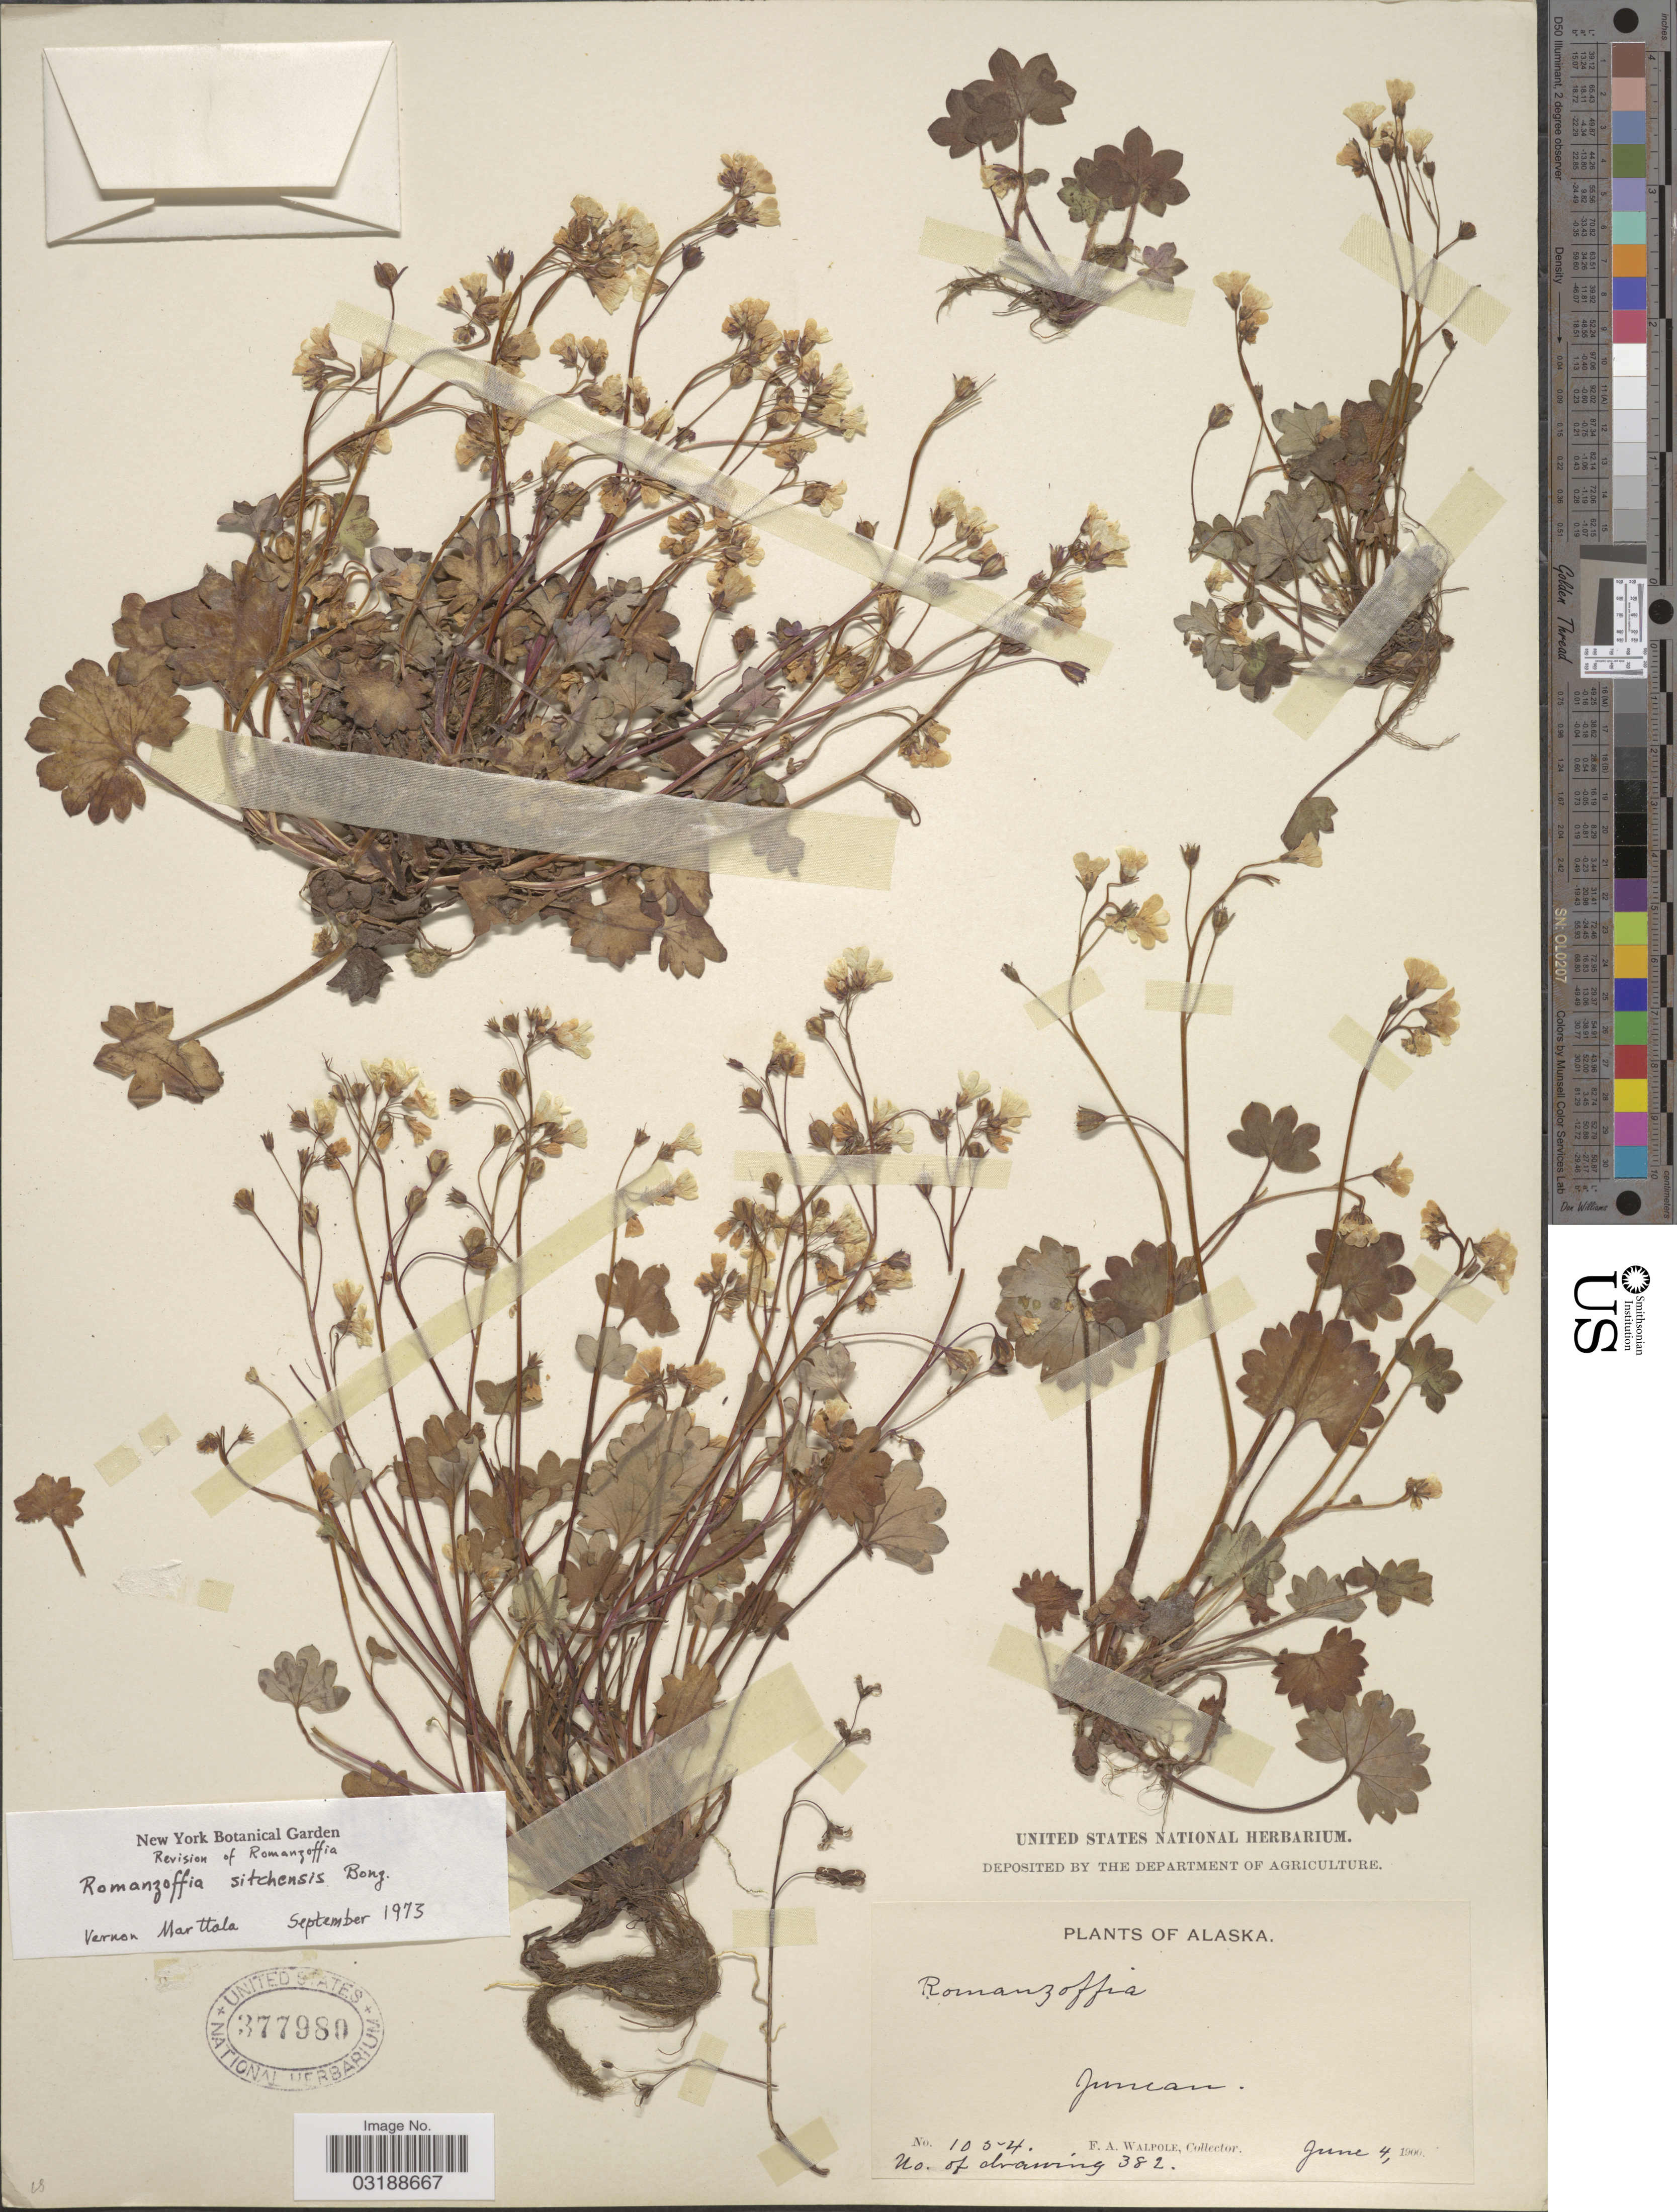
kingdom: Plantae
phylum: Tracheophyta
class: Magnoliopsida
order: Boraginales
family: Hydrophyllaceae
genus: Romanzoffia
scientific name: Romanzoffia sitchensis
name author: Bong.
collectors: F. Walpole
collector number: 1054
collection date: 1900-06-04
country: United States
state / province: Alaska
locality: Juneau.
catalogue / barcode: US 377980